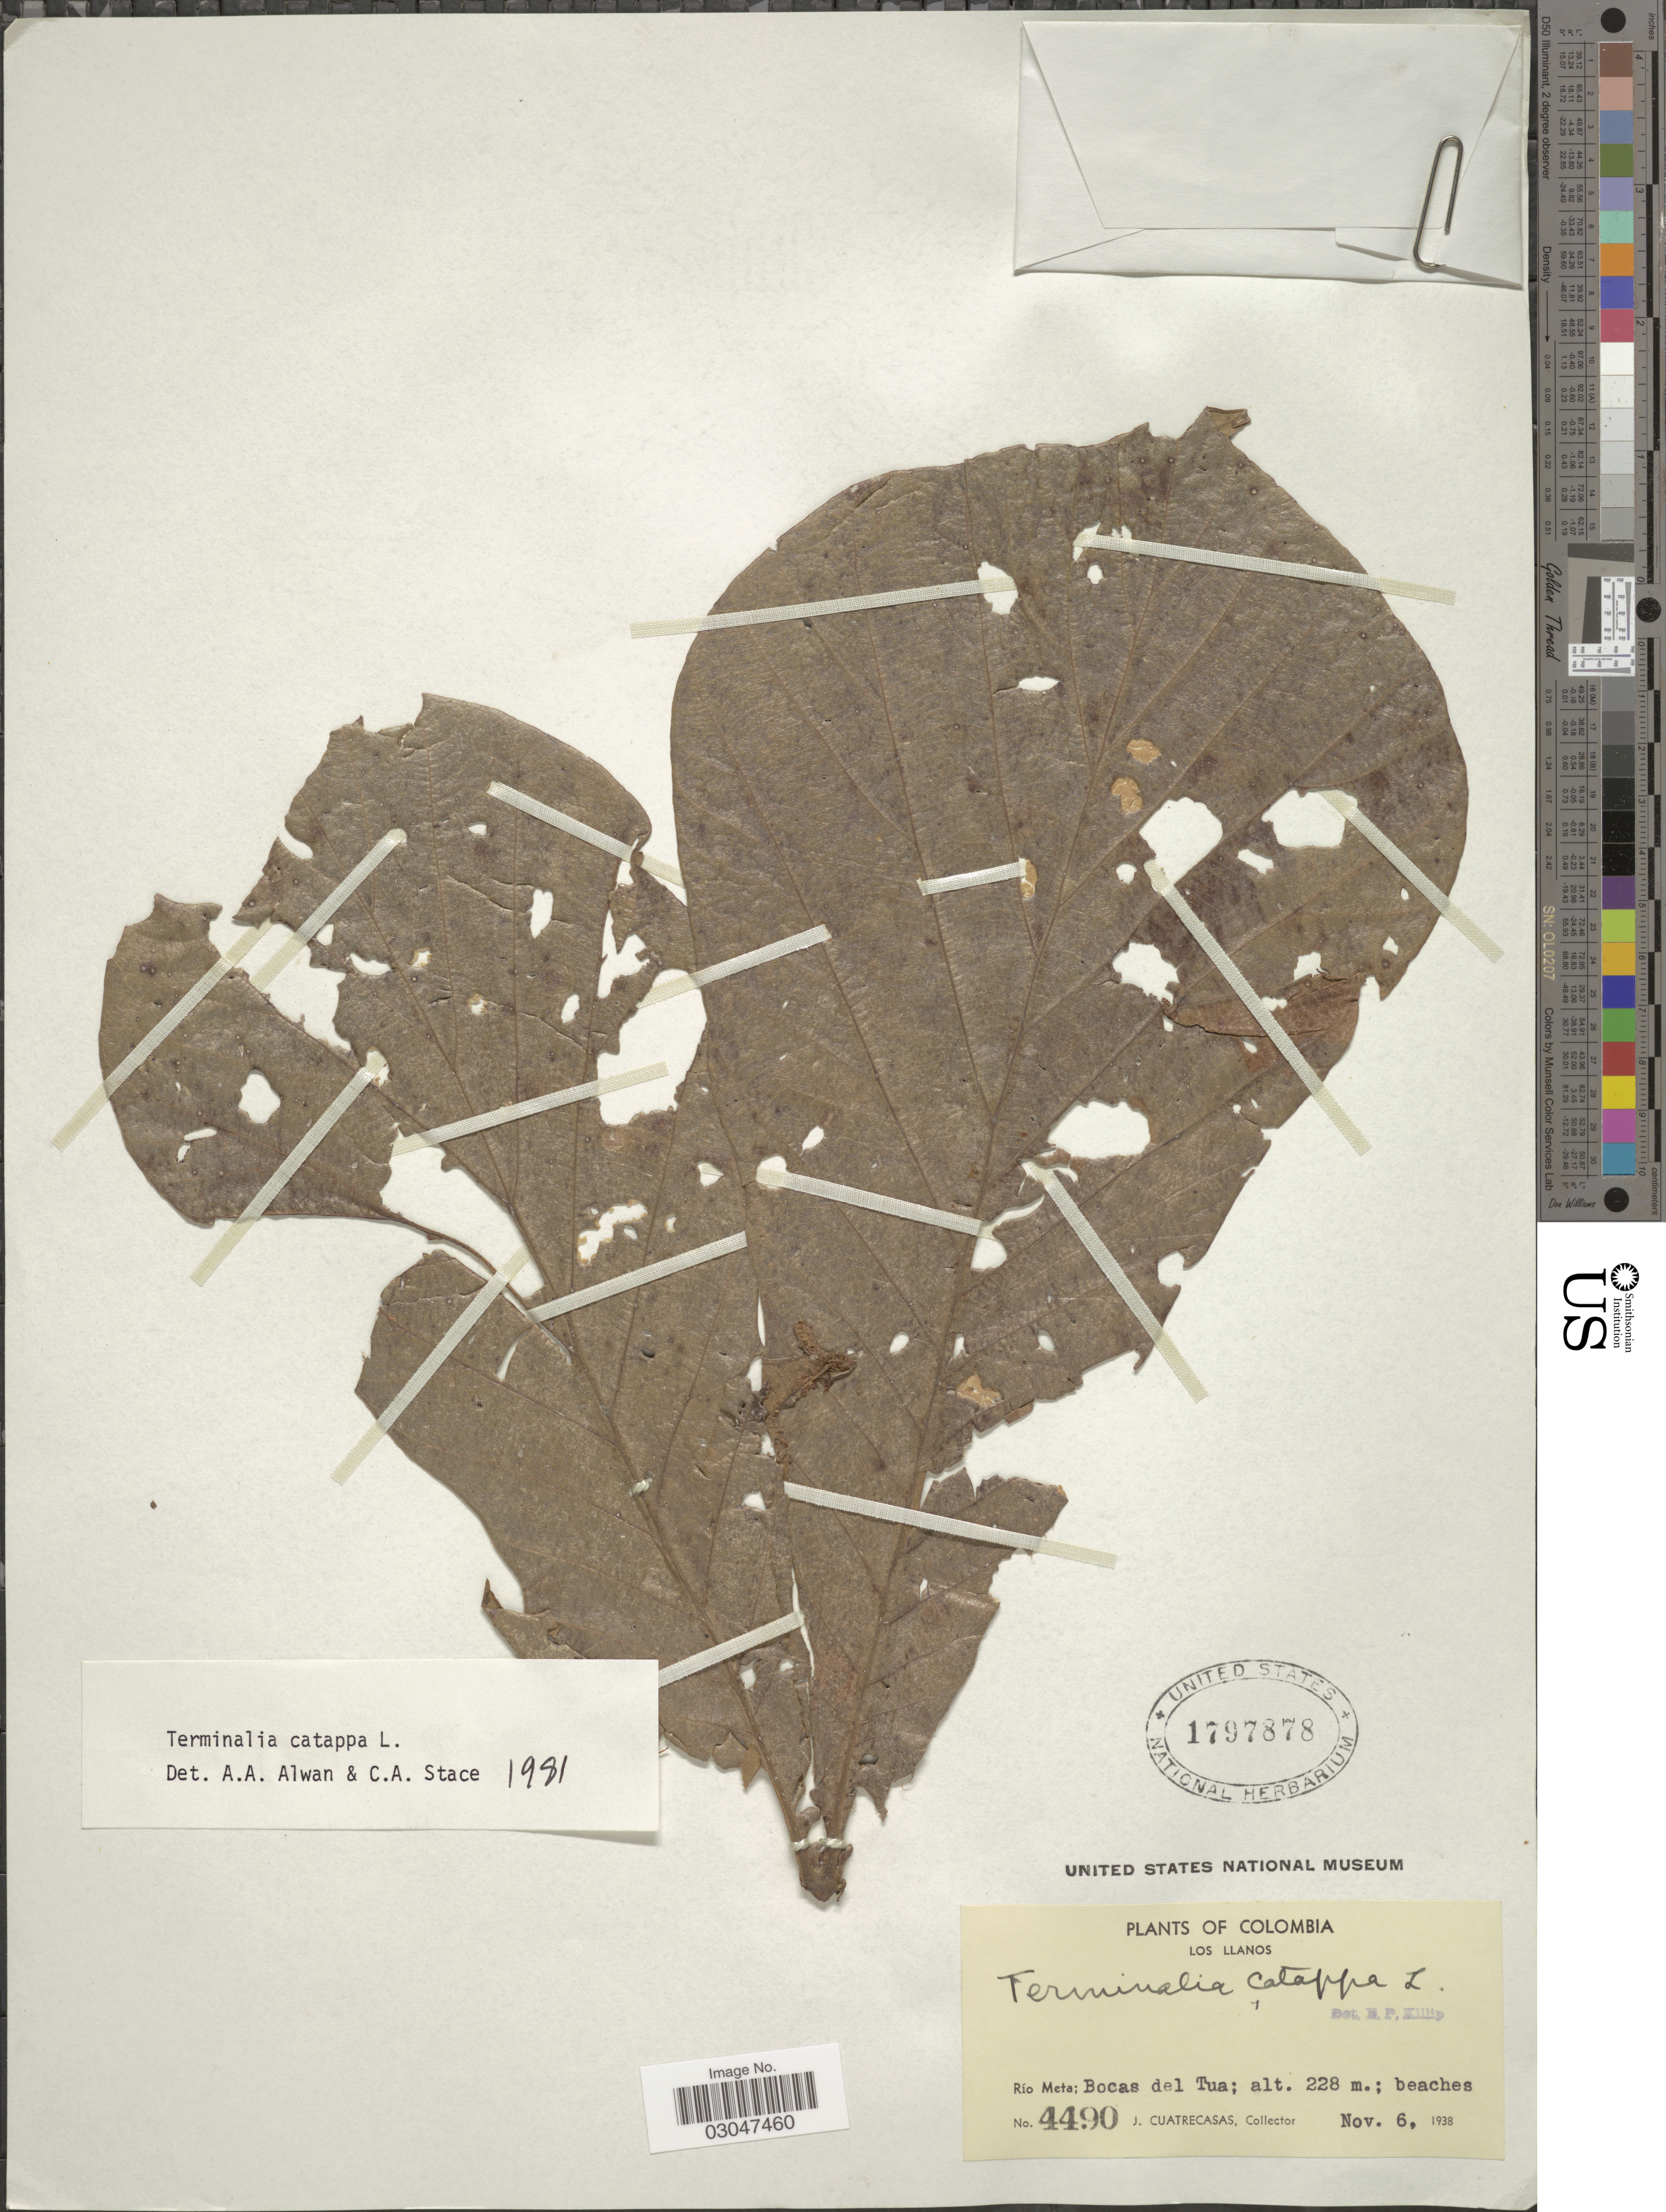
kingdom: Plantae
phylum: Tracheophyta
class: Magnoliopsida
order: Myrtales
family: Combretaceae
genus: Terminalia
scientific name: Terminalia catappa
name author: L.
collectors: J. Cuatrecasas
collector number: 4490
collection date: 1938-11-06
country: Colombia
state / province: Meta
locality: Los Llanos. Río Meta; Bocas del Tua.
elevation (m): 228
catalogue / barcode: US 1797878